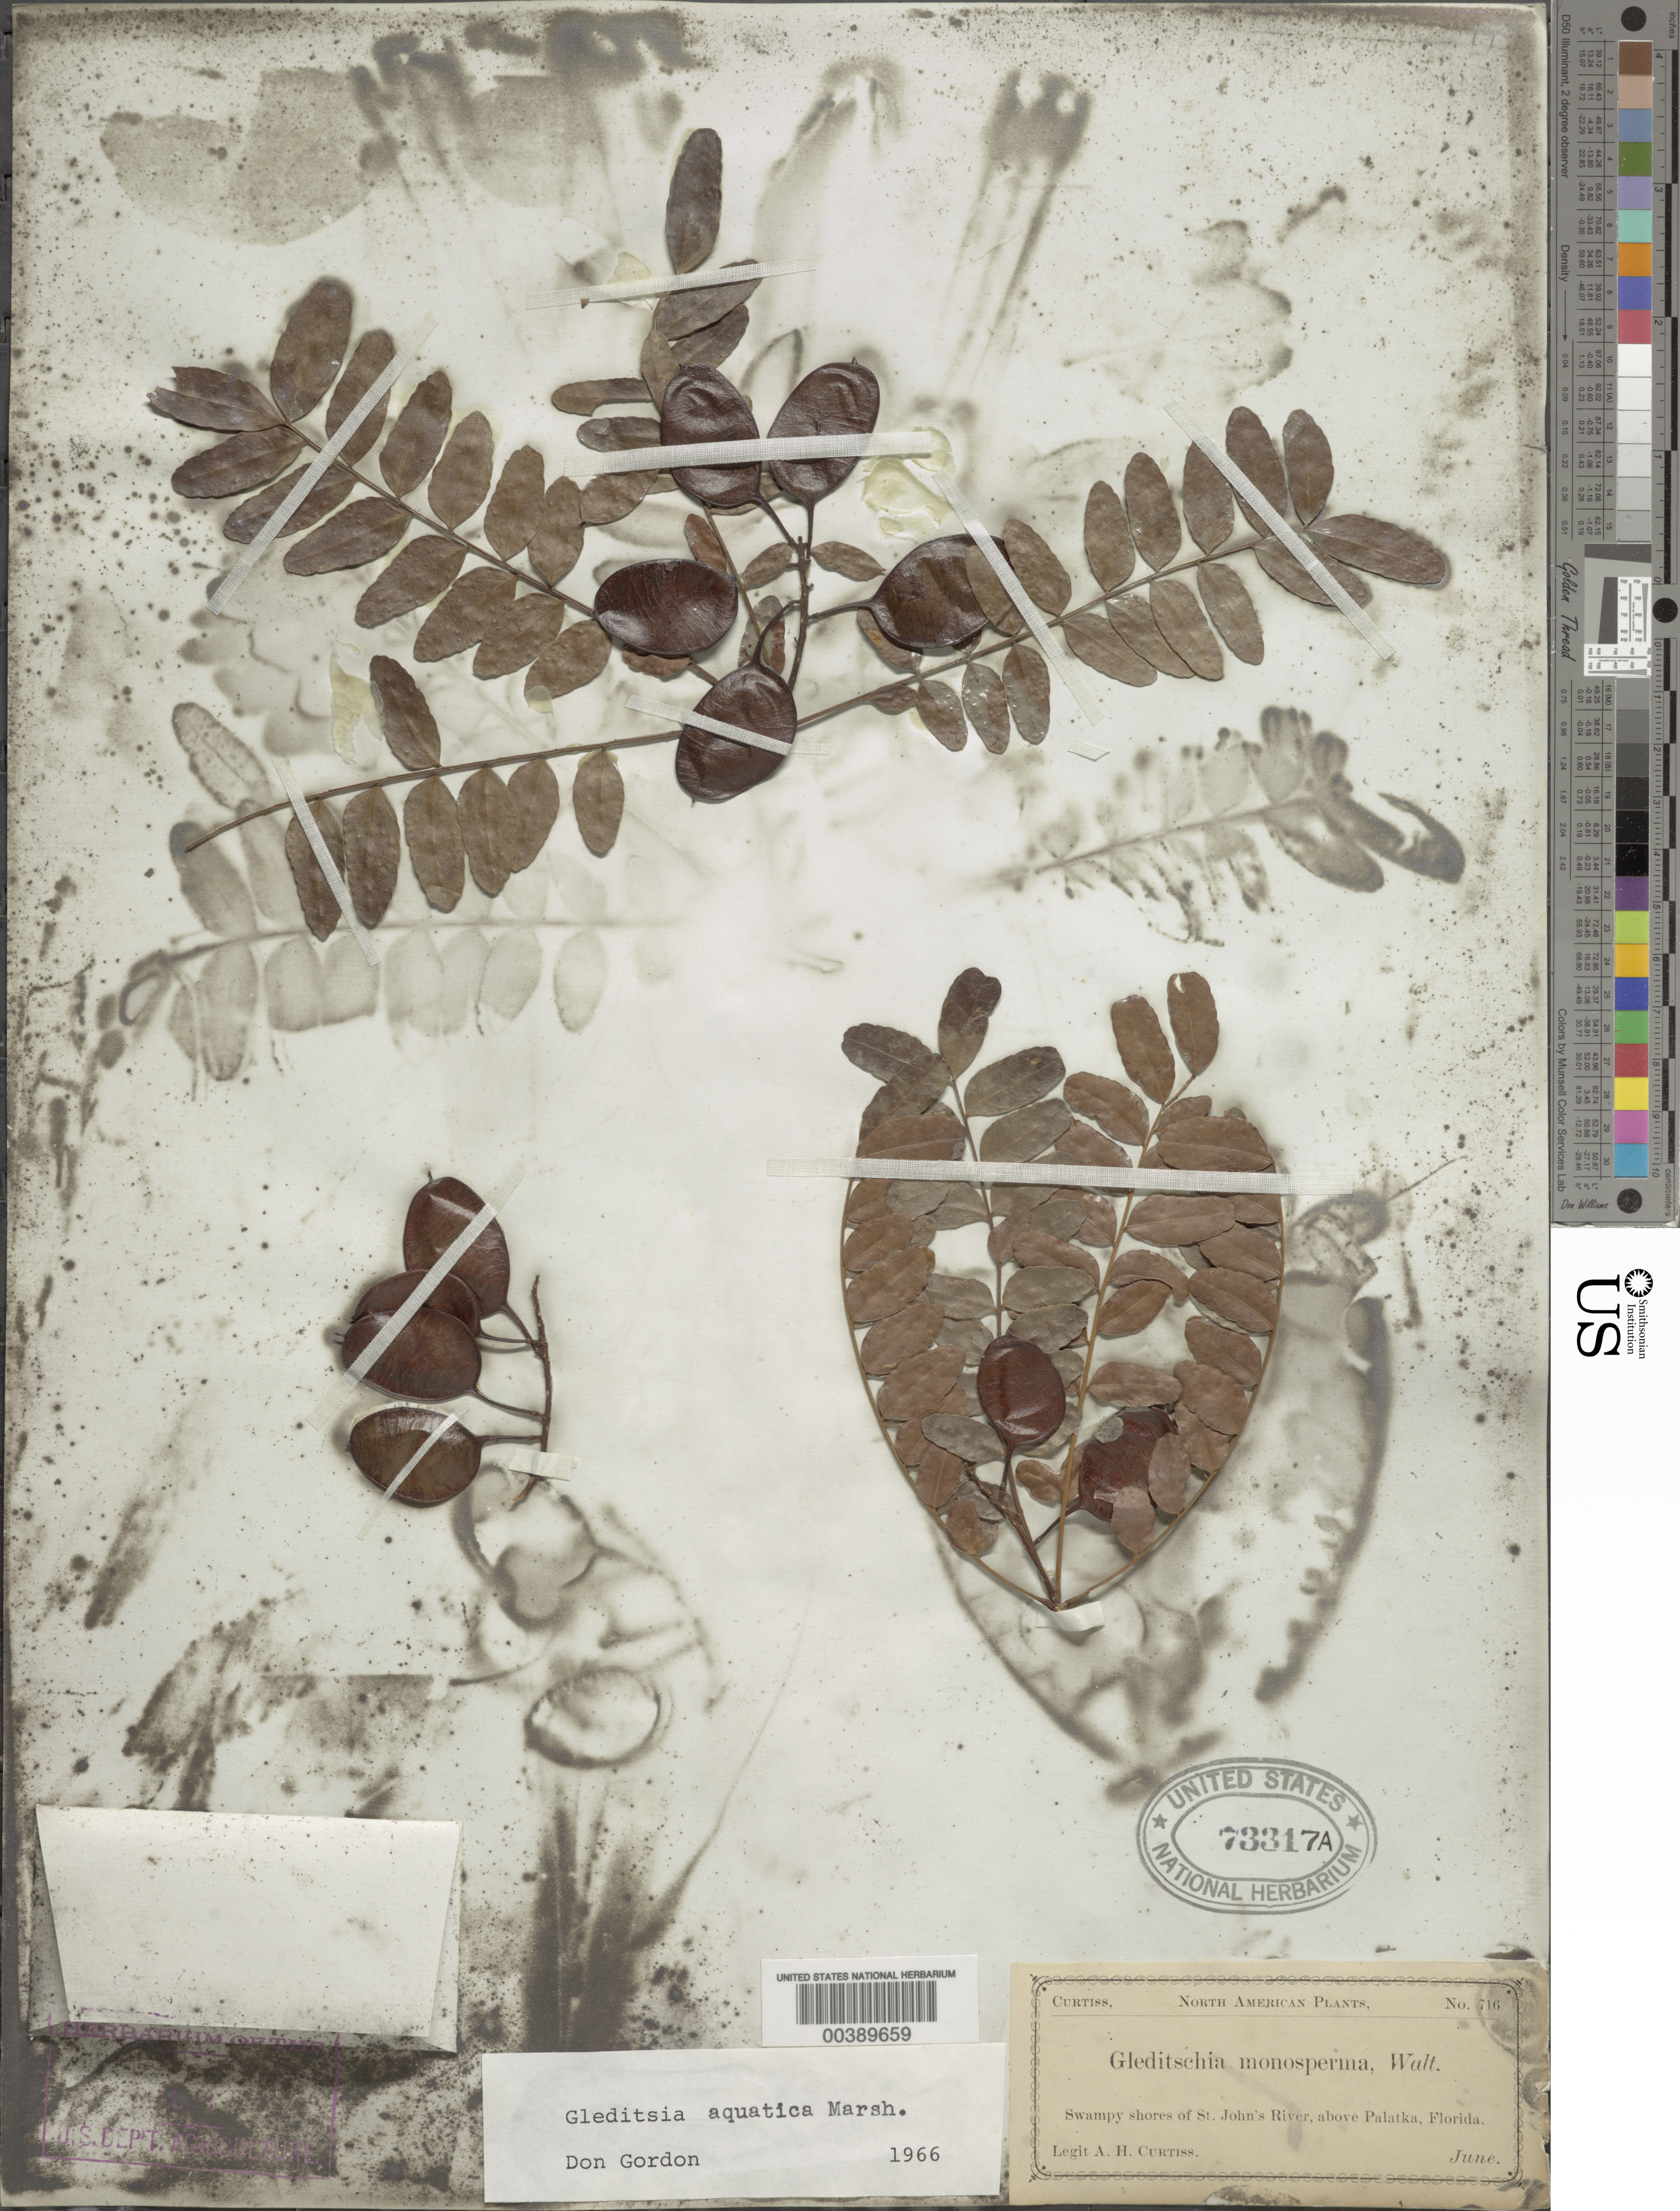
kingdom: Plantae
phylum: Tracheophyta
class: Magnoliopsida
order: Fabales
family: Fabaceae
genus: Gleditsia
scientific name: Gleditsia aquatica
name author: Marshall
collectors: A. H. Curtiss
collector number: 716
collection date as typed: Jun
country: United States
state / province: Florida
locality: Shores of the st. john's river above palatka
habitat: Swampy shores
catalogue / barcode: US 73317A